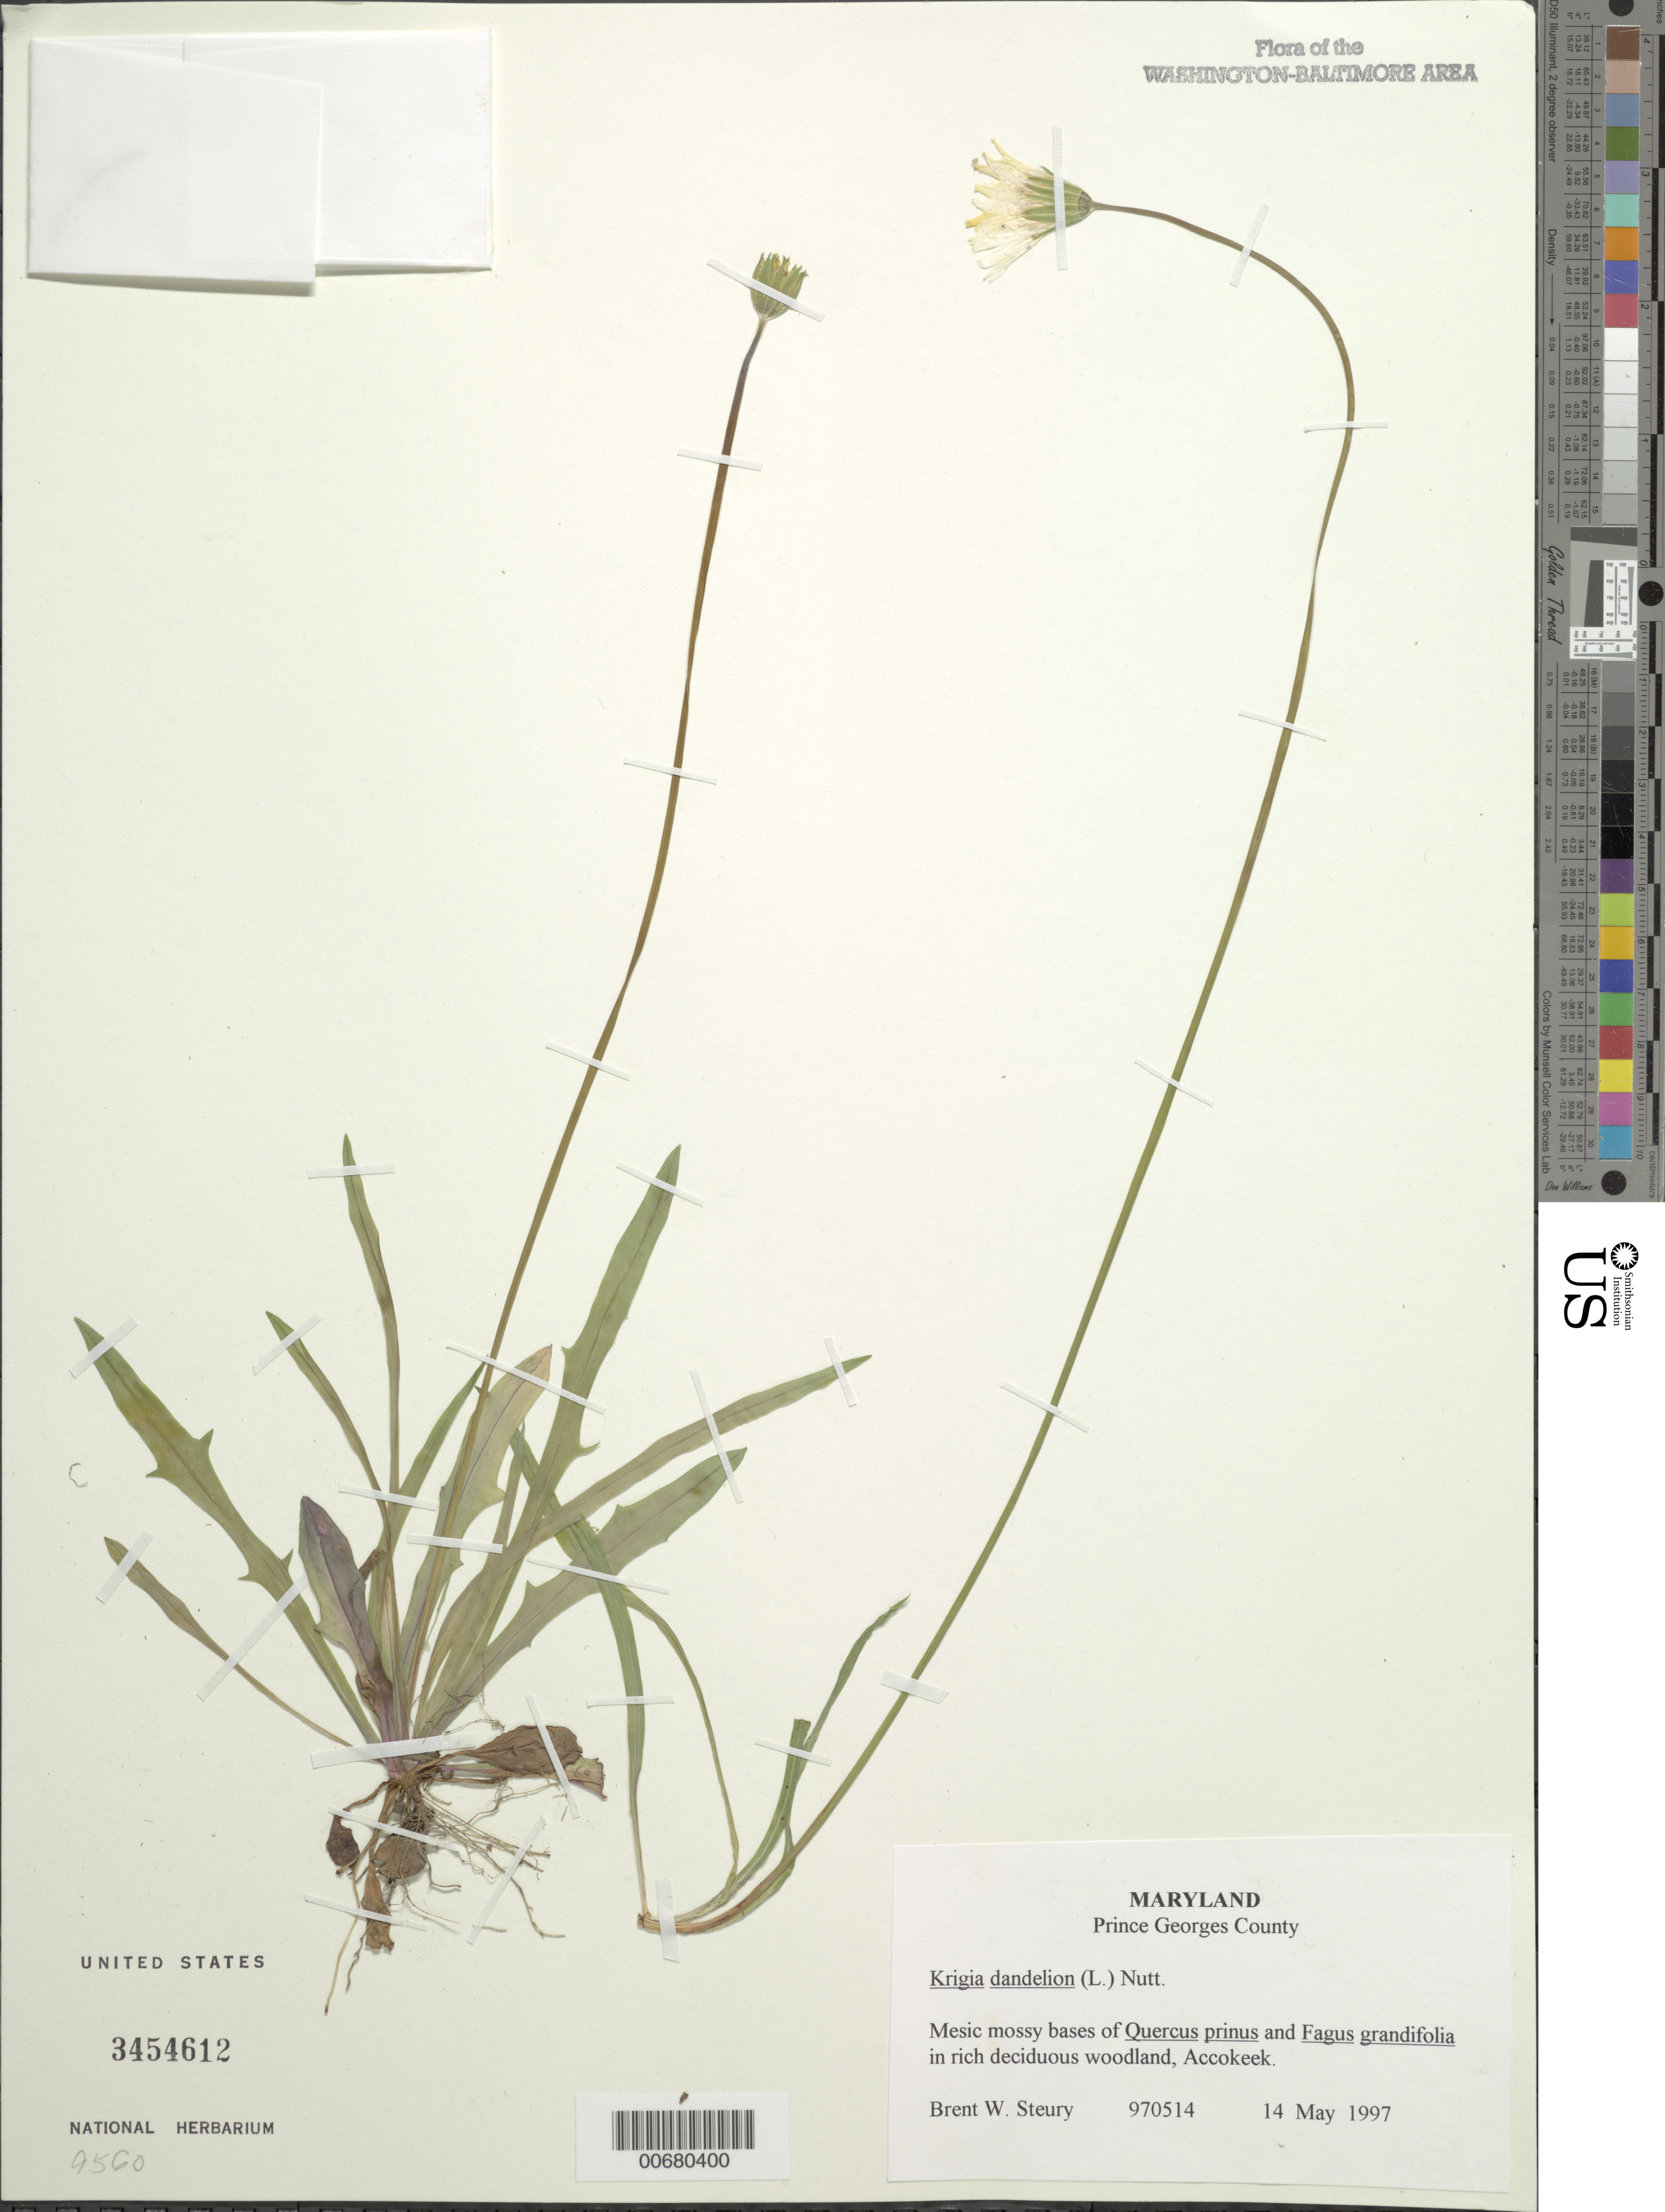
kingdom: Plantae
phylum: Tracheophyta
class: Magnoliopsida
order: Asterales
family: Asteraceae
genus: Krigia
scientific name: Krigia dandelion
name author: (L.) Nutt.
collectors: B. Steury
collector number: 970514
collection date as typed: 14 May 1997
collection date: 1997-05-14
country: United States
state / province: Maryland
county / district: Prince George's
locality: Accokeek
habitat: Mesic mossy bases of Quercus prinus and Fagus grandifolia in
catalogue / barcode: US 3454612